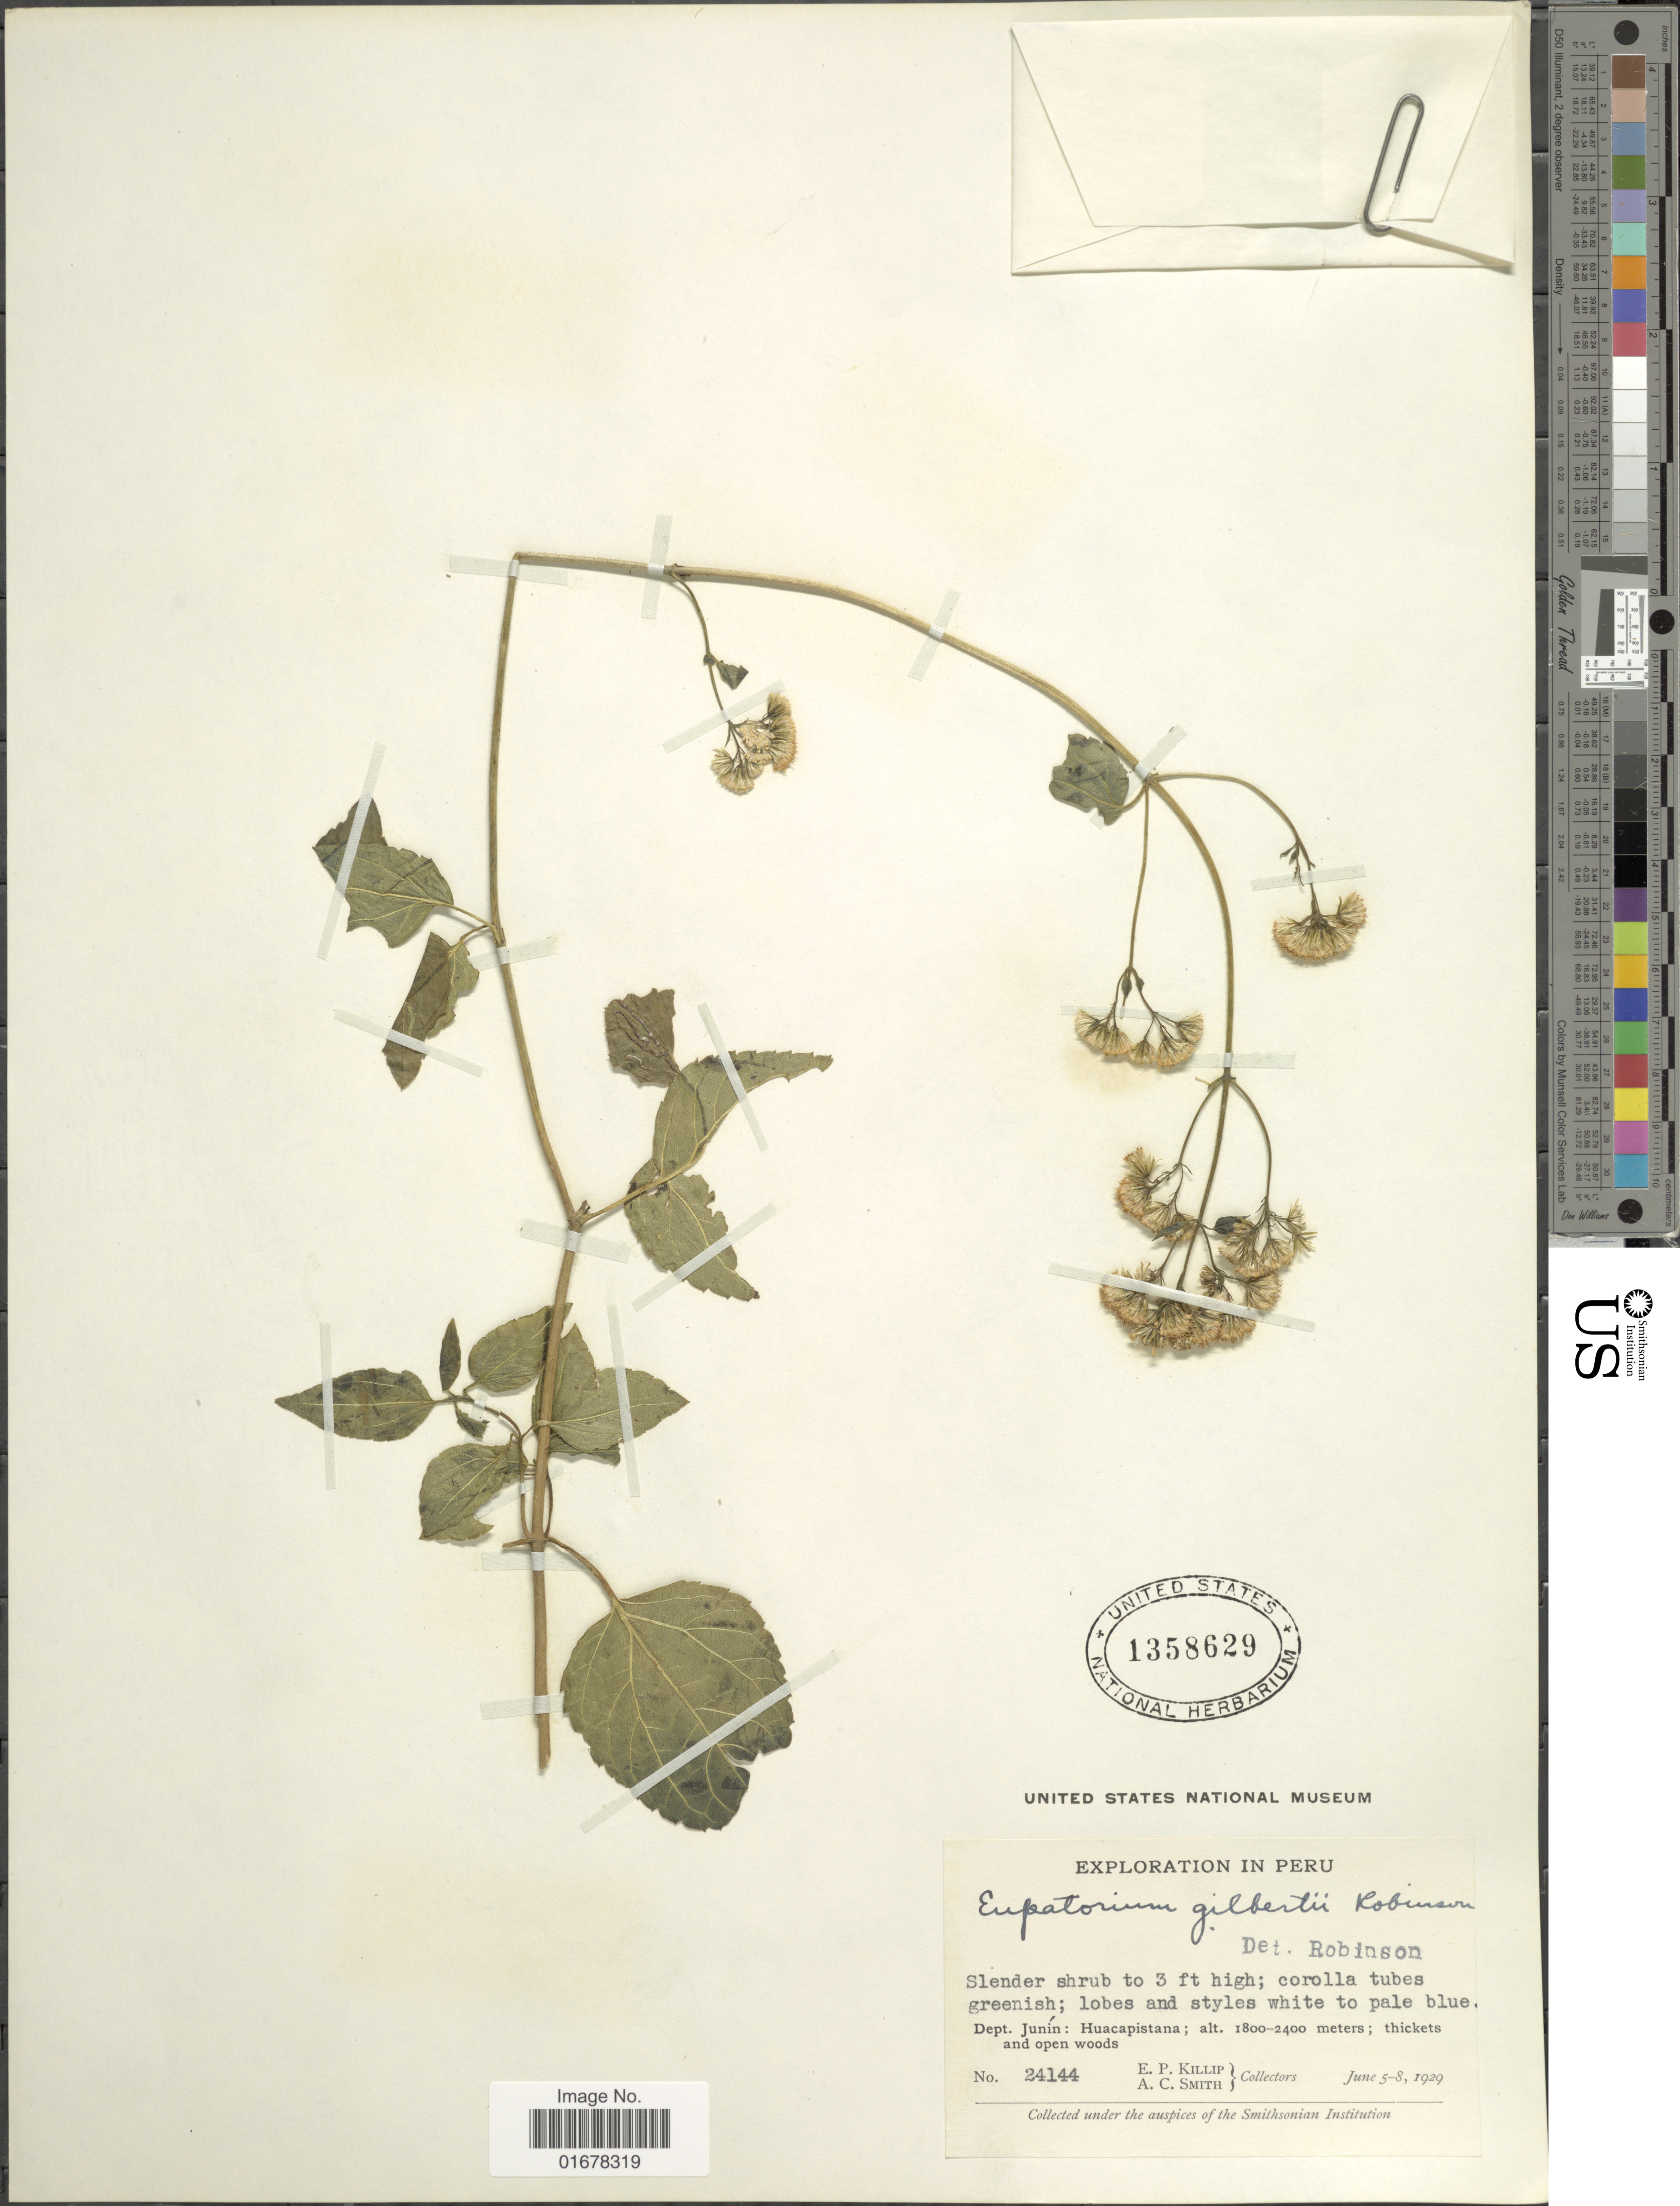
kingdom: Plantae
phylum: Tracheophyta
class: Magnoliopsida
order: Asterales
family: Asteraceae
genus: Ageratina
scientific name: Ageratina gilbertii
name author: (B.L. Rob.) R.M. King & H. Rob.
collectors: E. P. Killip & A. C. Smith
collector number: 24144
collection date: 1929-06-05/1929-06-08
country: Peru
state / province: Junín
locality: Dept.: Junin, Huacapistana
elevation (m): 1800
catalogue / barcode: US 1358629